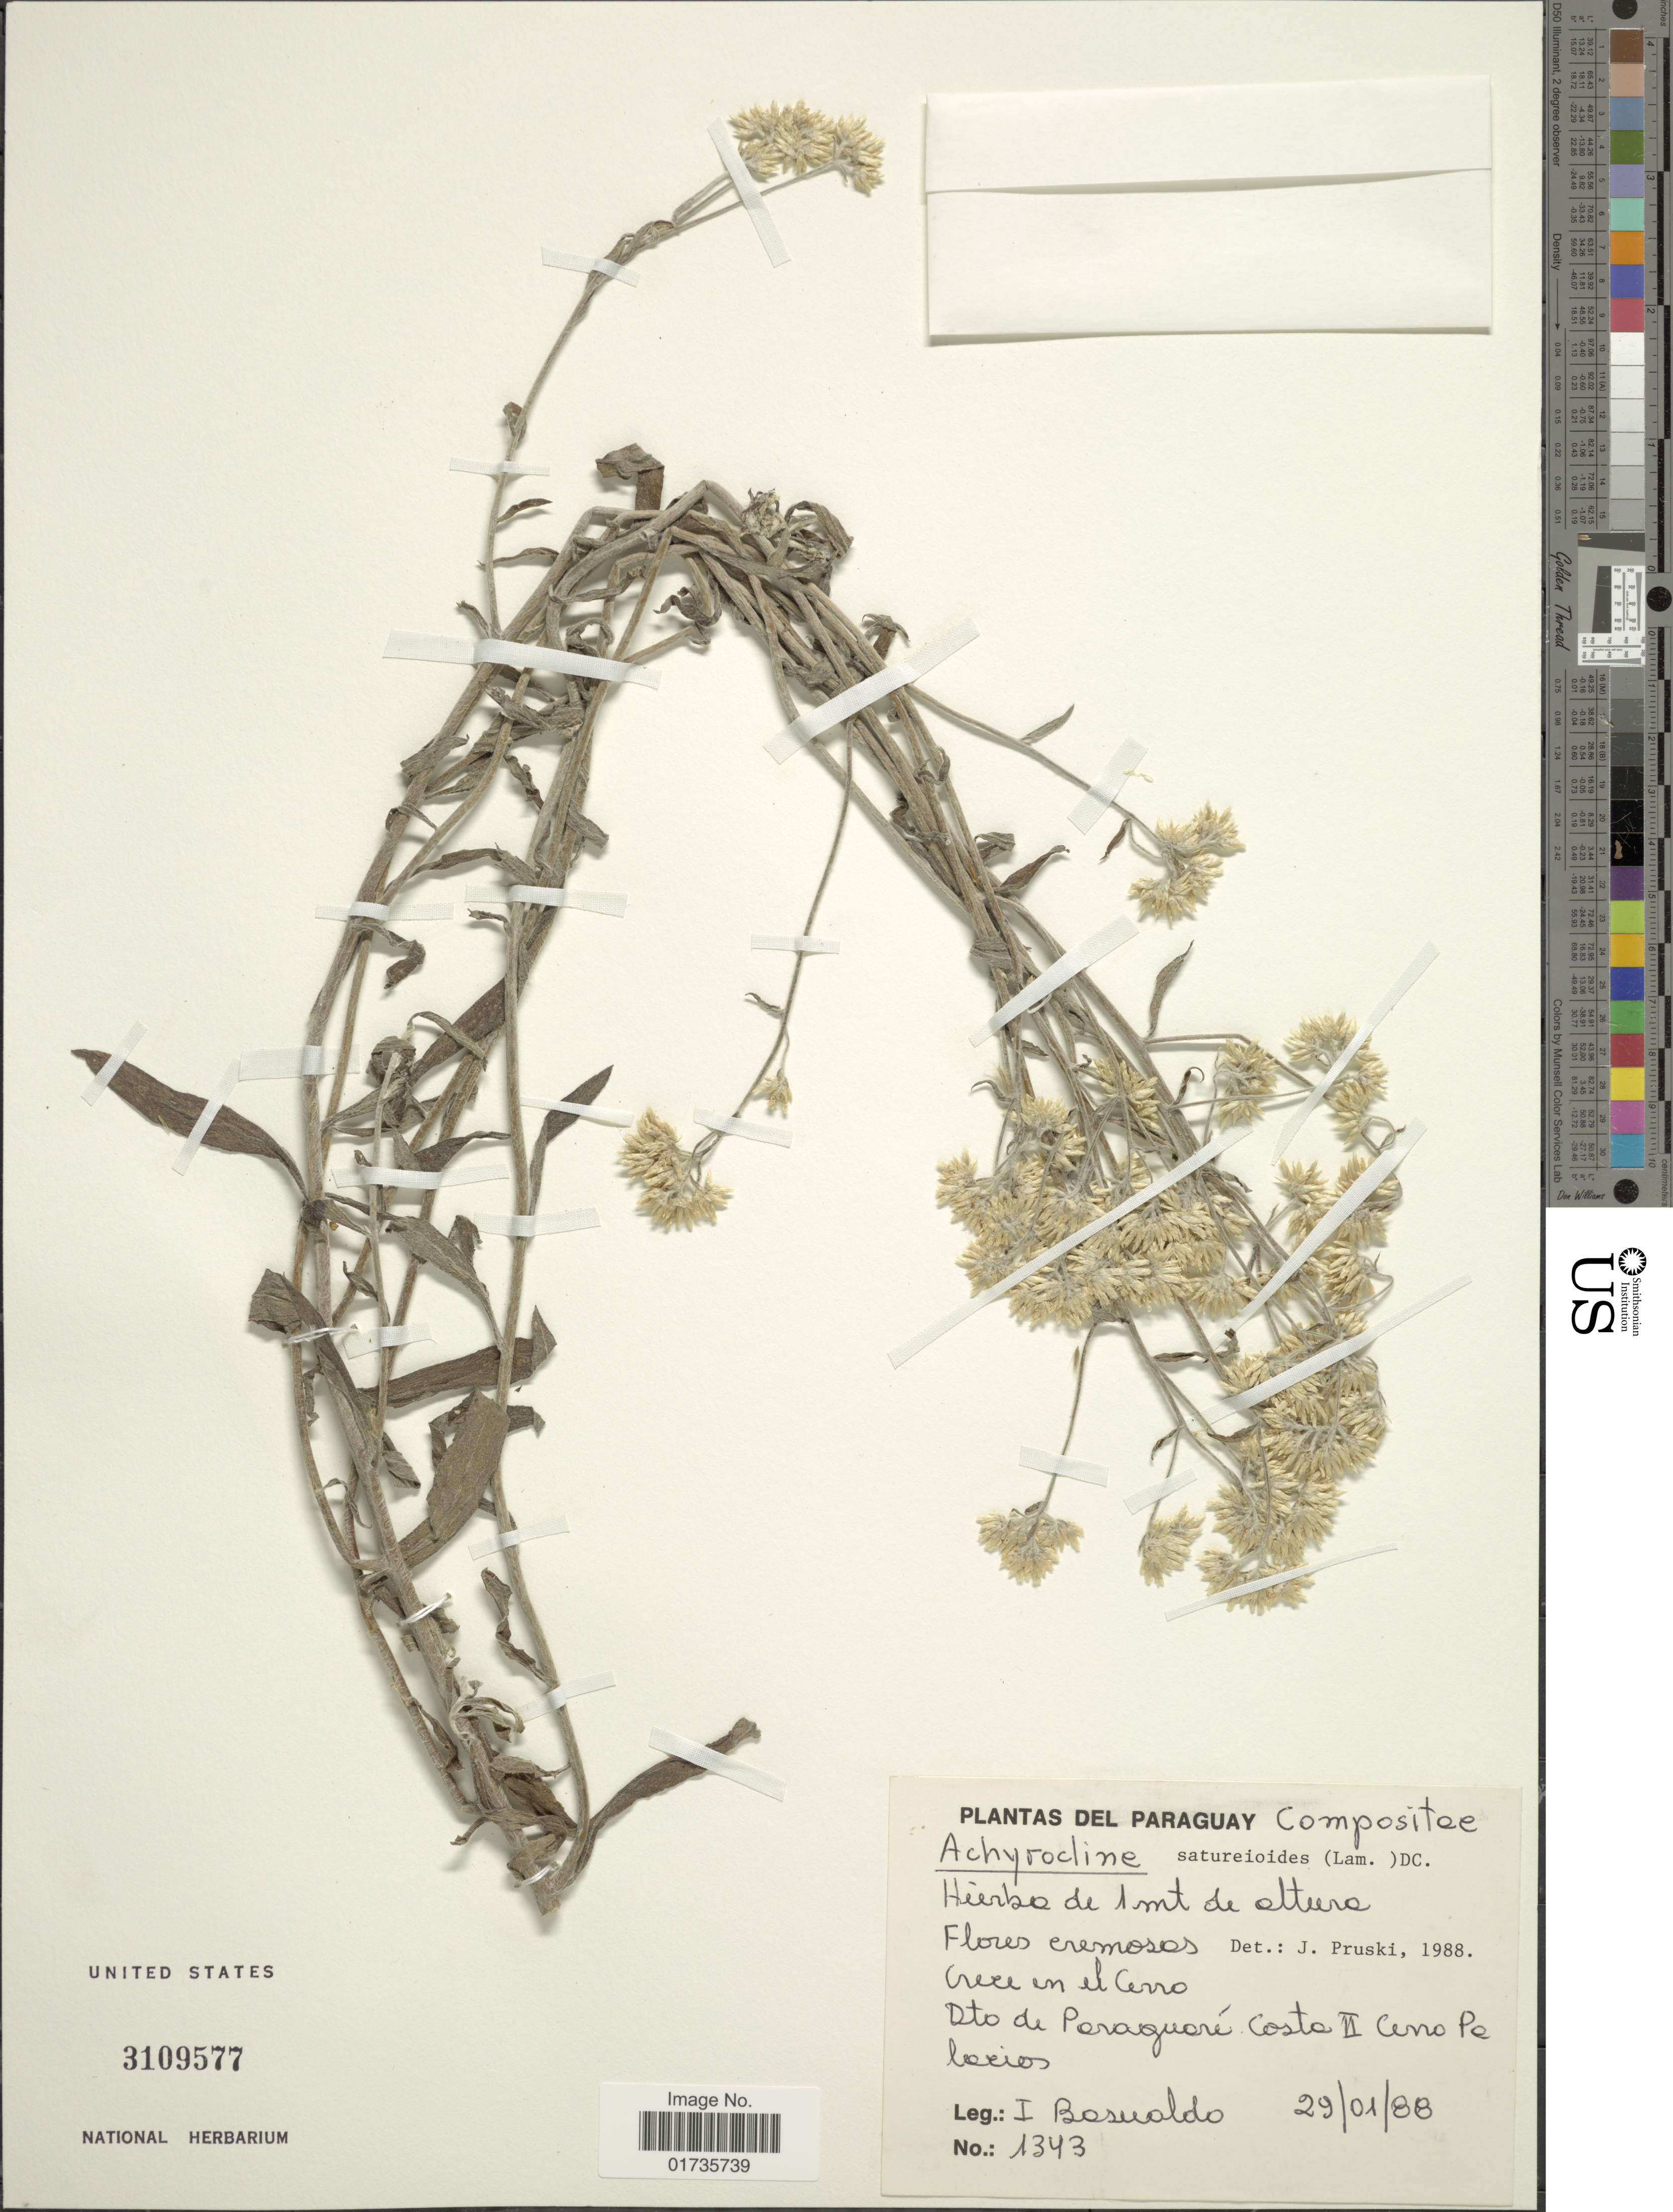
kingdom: Plantae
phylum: Tracheophyta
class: Magnoliopsida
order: Asterales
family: Asteraceae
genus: Achyrocline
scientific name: Achyrocline satureioides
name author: (Lam.) DC.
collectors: I. Basualdo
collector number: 1343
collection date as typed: Transcribed d/m/y: 29/1/88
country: Paraguay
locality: Cerce en el Cerro Dto de Paraguaré Costa II Cerro Palacios.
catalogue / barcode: US 3109577